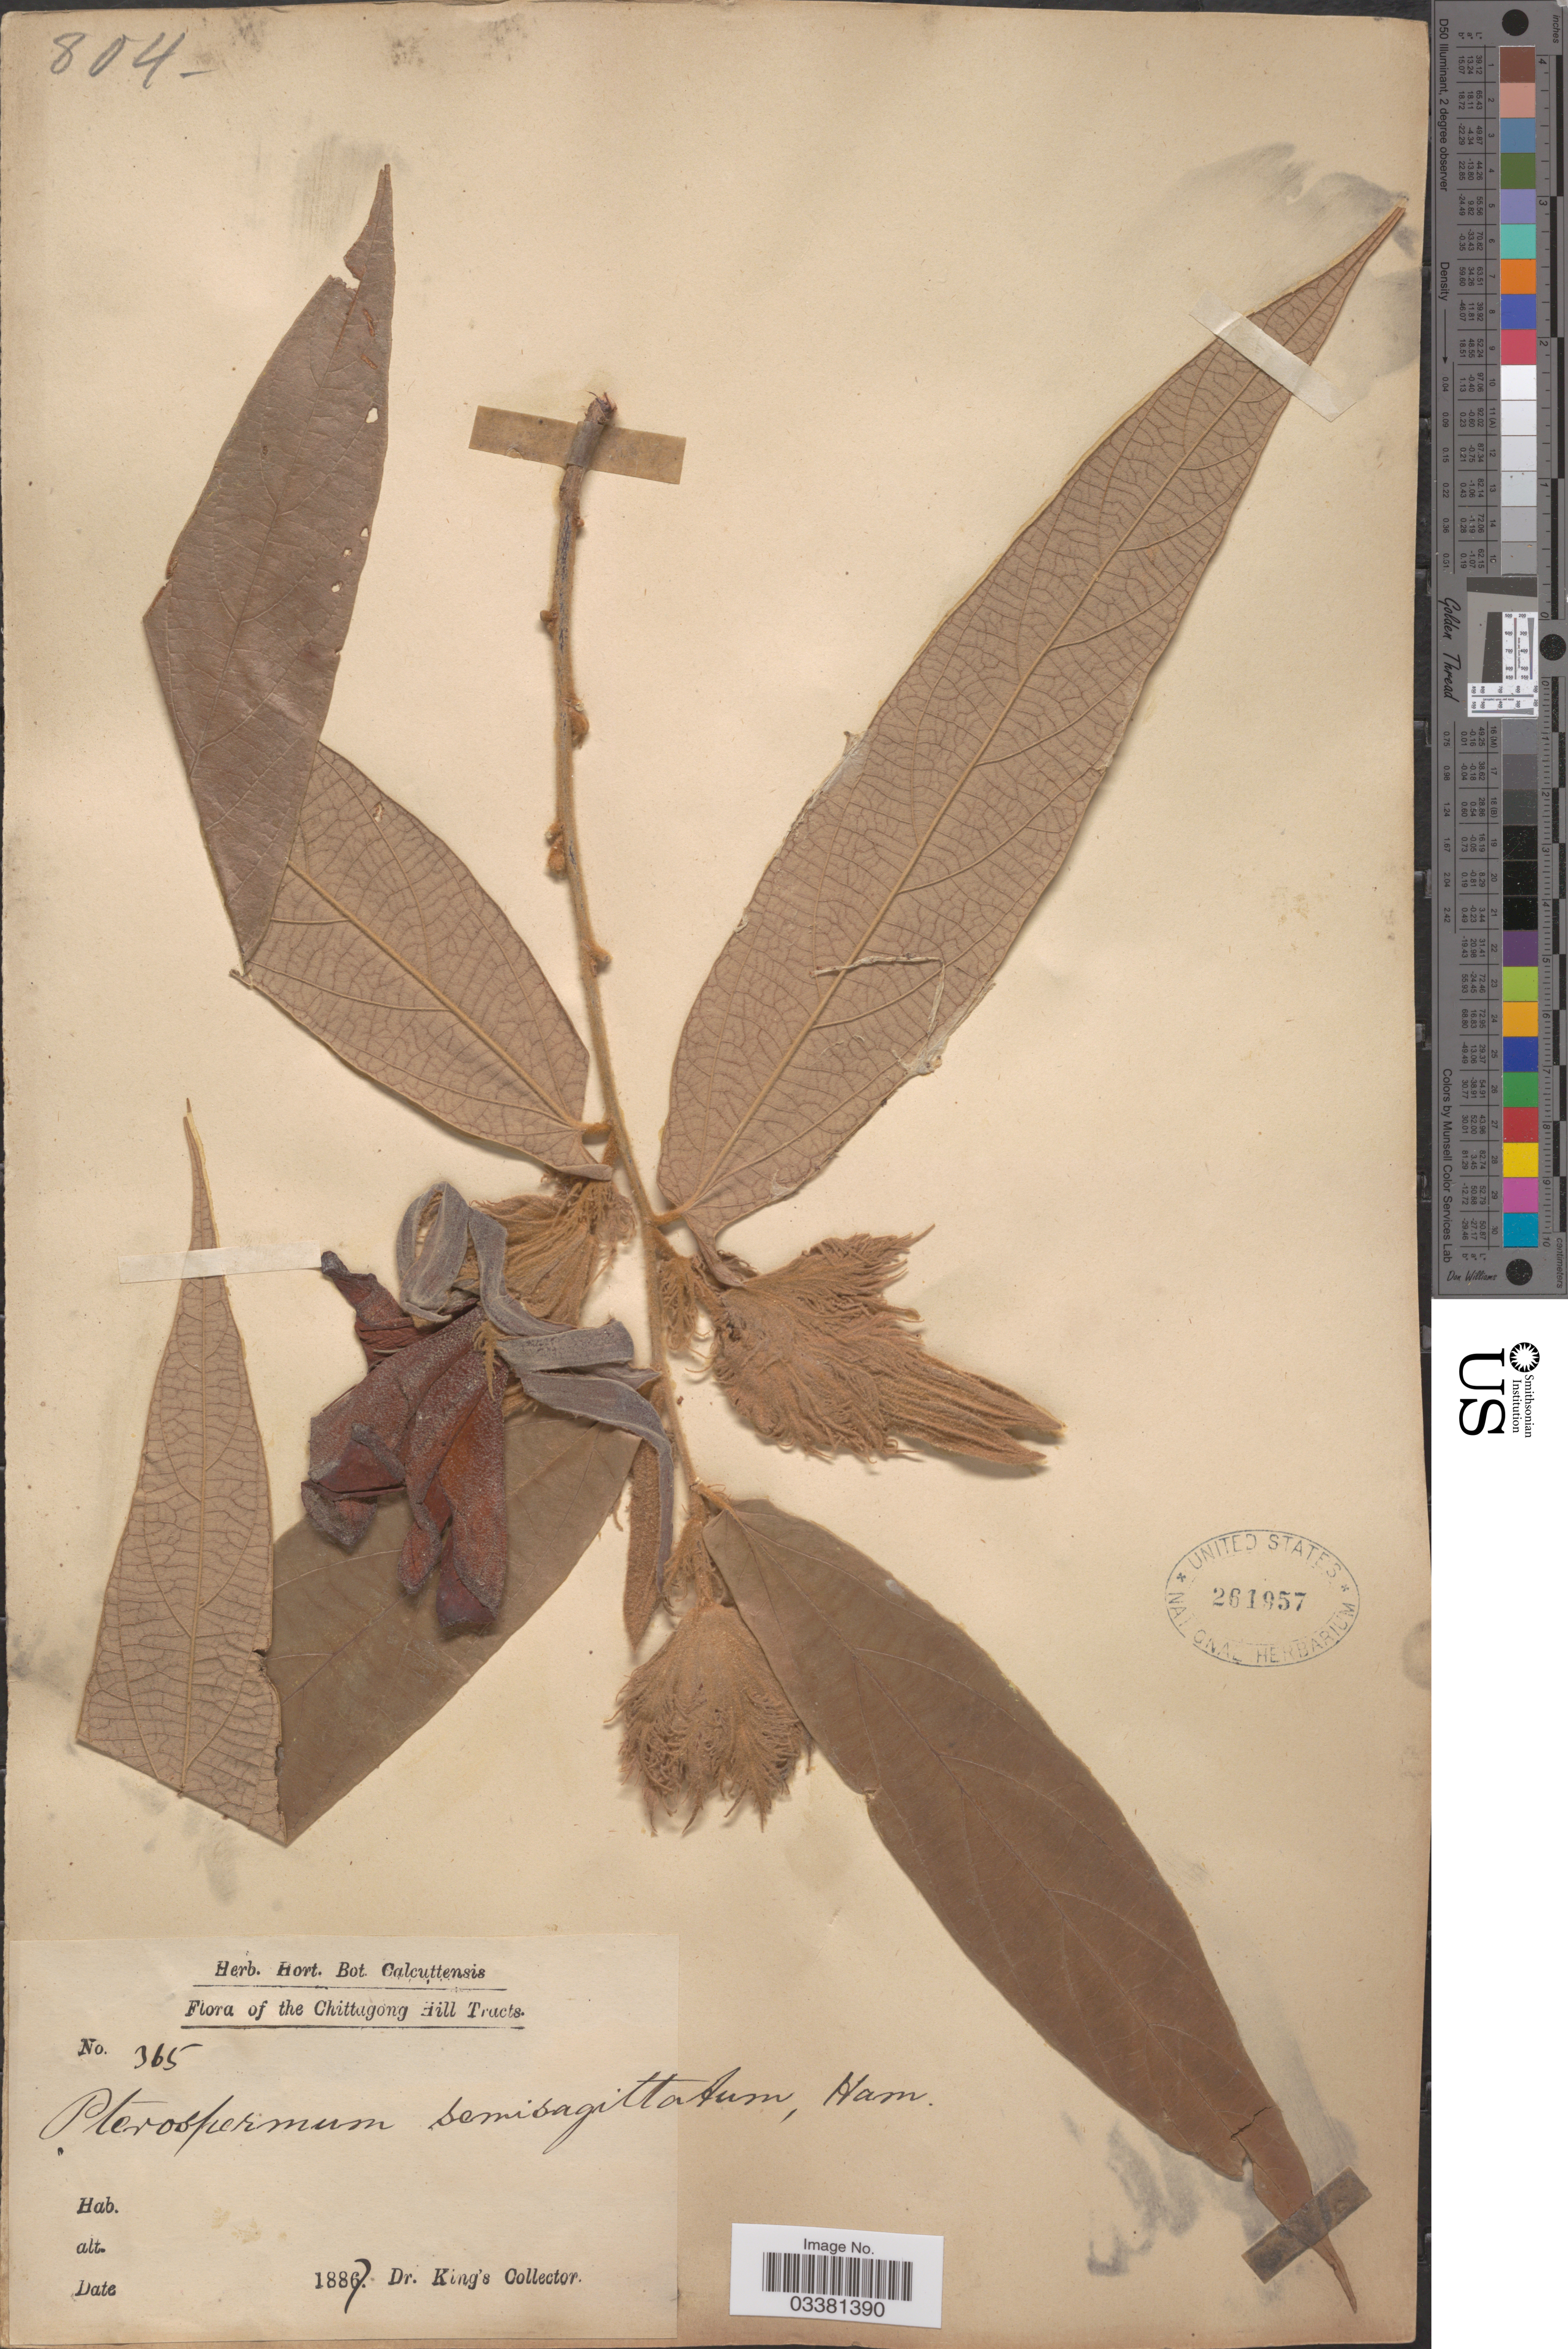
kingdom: Plantae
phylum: Tracheophyta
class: Magnoliopsida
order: Malvales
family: Malvaceae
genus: Pterospermum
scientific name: Pterospermum semisagittatum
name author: Buch.-Ham. & Roxb.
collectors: Dr. King's collector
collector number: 365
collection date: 1887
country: Bangladesh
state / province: Chittagong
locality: Chittagong Hill Tracts.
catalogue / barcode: US 261957